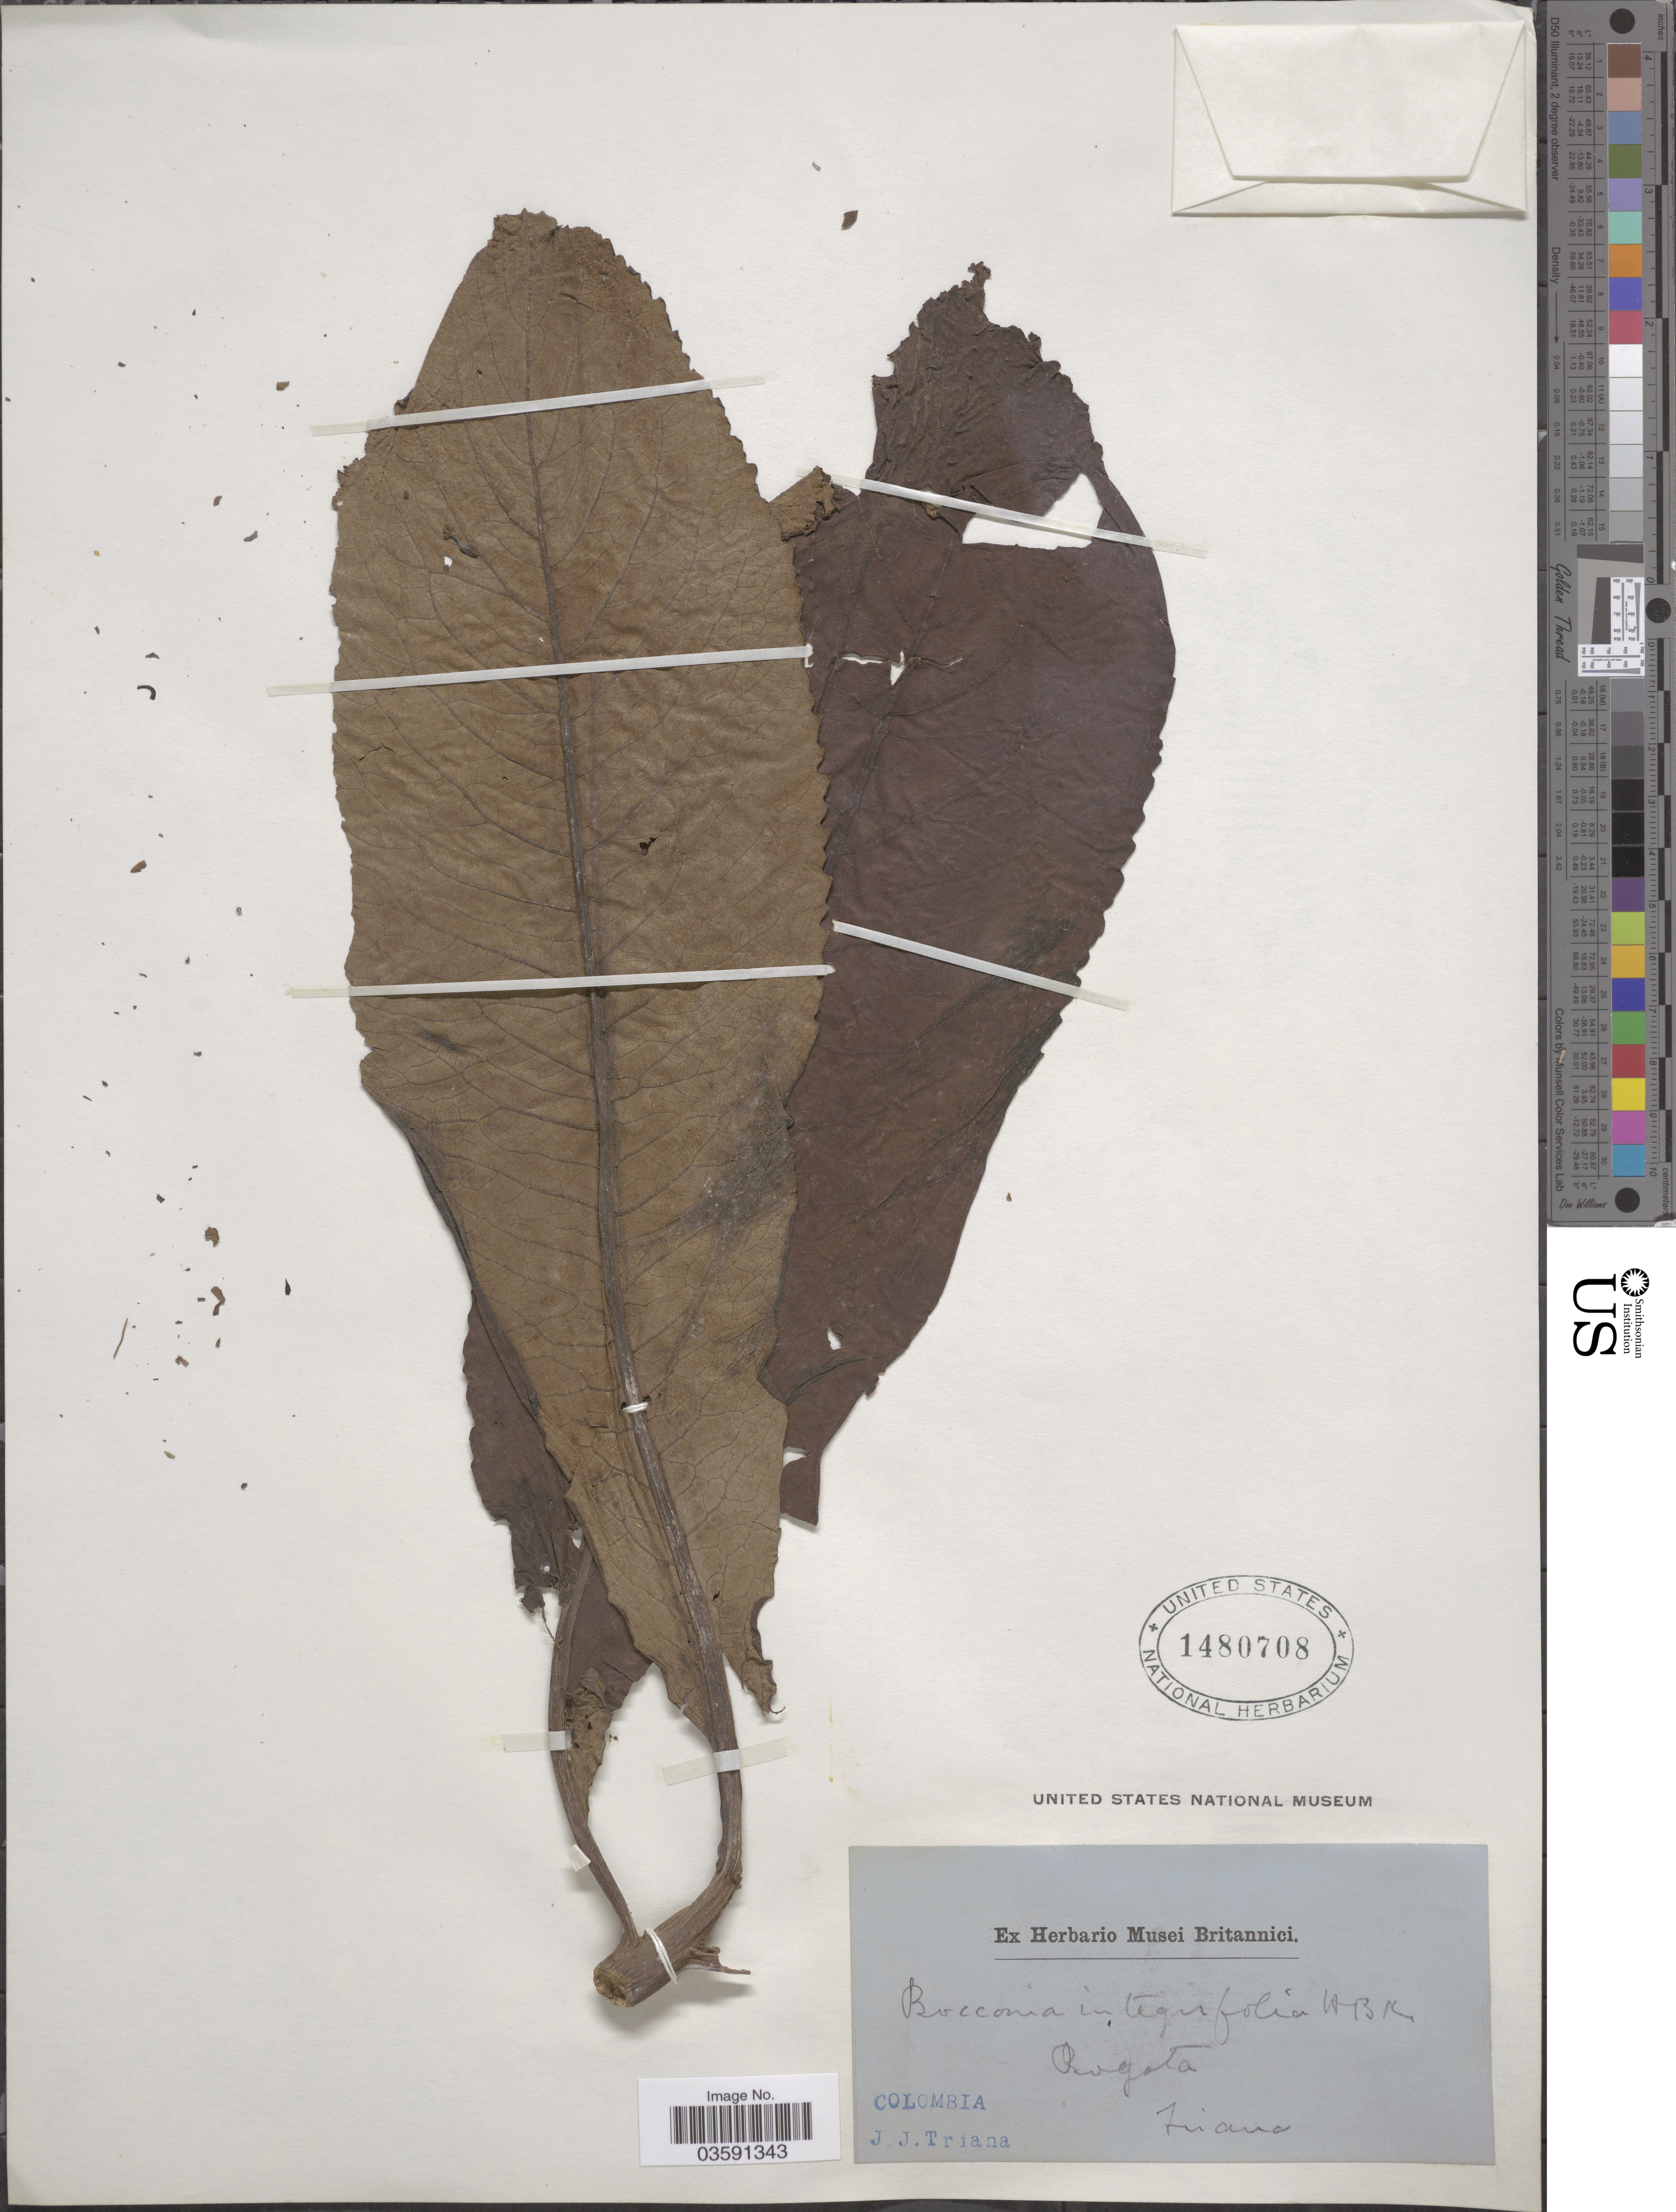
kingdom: Plantae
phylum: Tracheophyta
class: Magnoliopsida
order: Ranunculales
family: Papaveraceae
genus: Bocconia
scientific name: Bocconia integrifolia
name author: Bonpl.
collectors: J. J. Triana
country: Colombia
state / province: Bogota D.C.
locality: Bogota.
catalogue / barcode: US 1480708